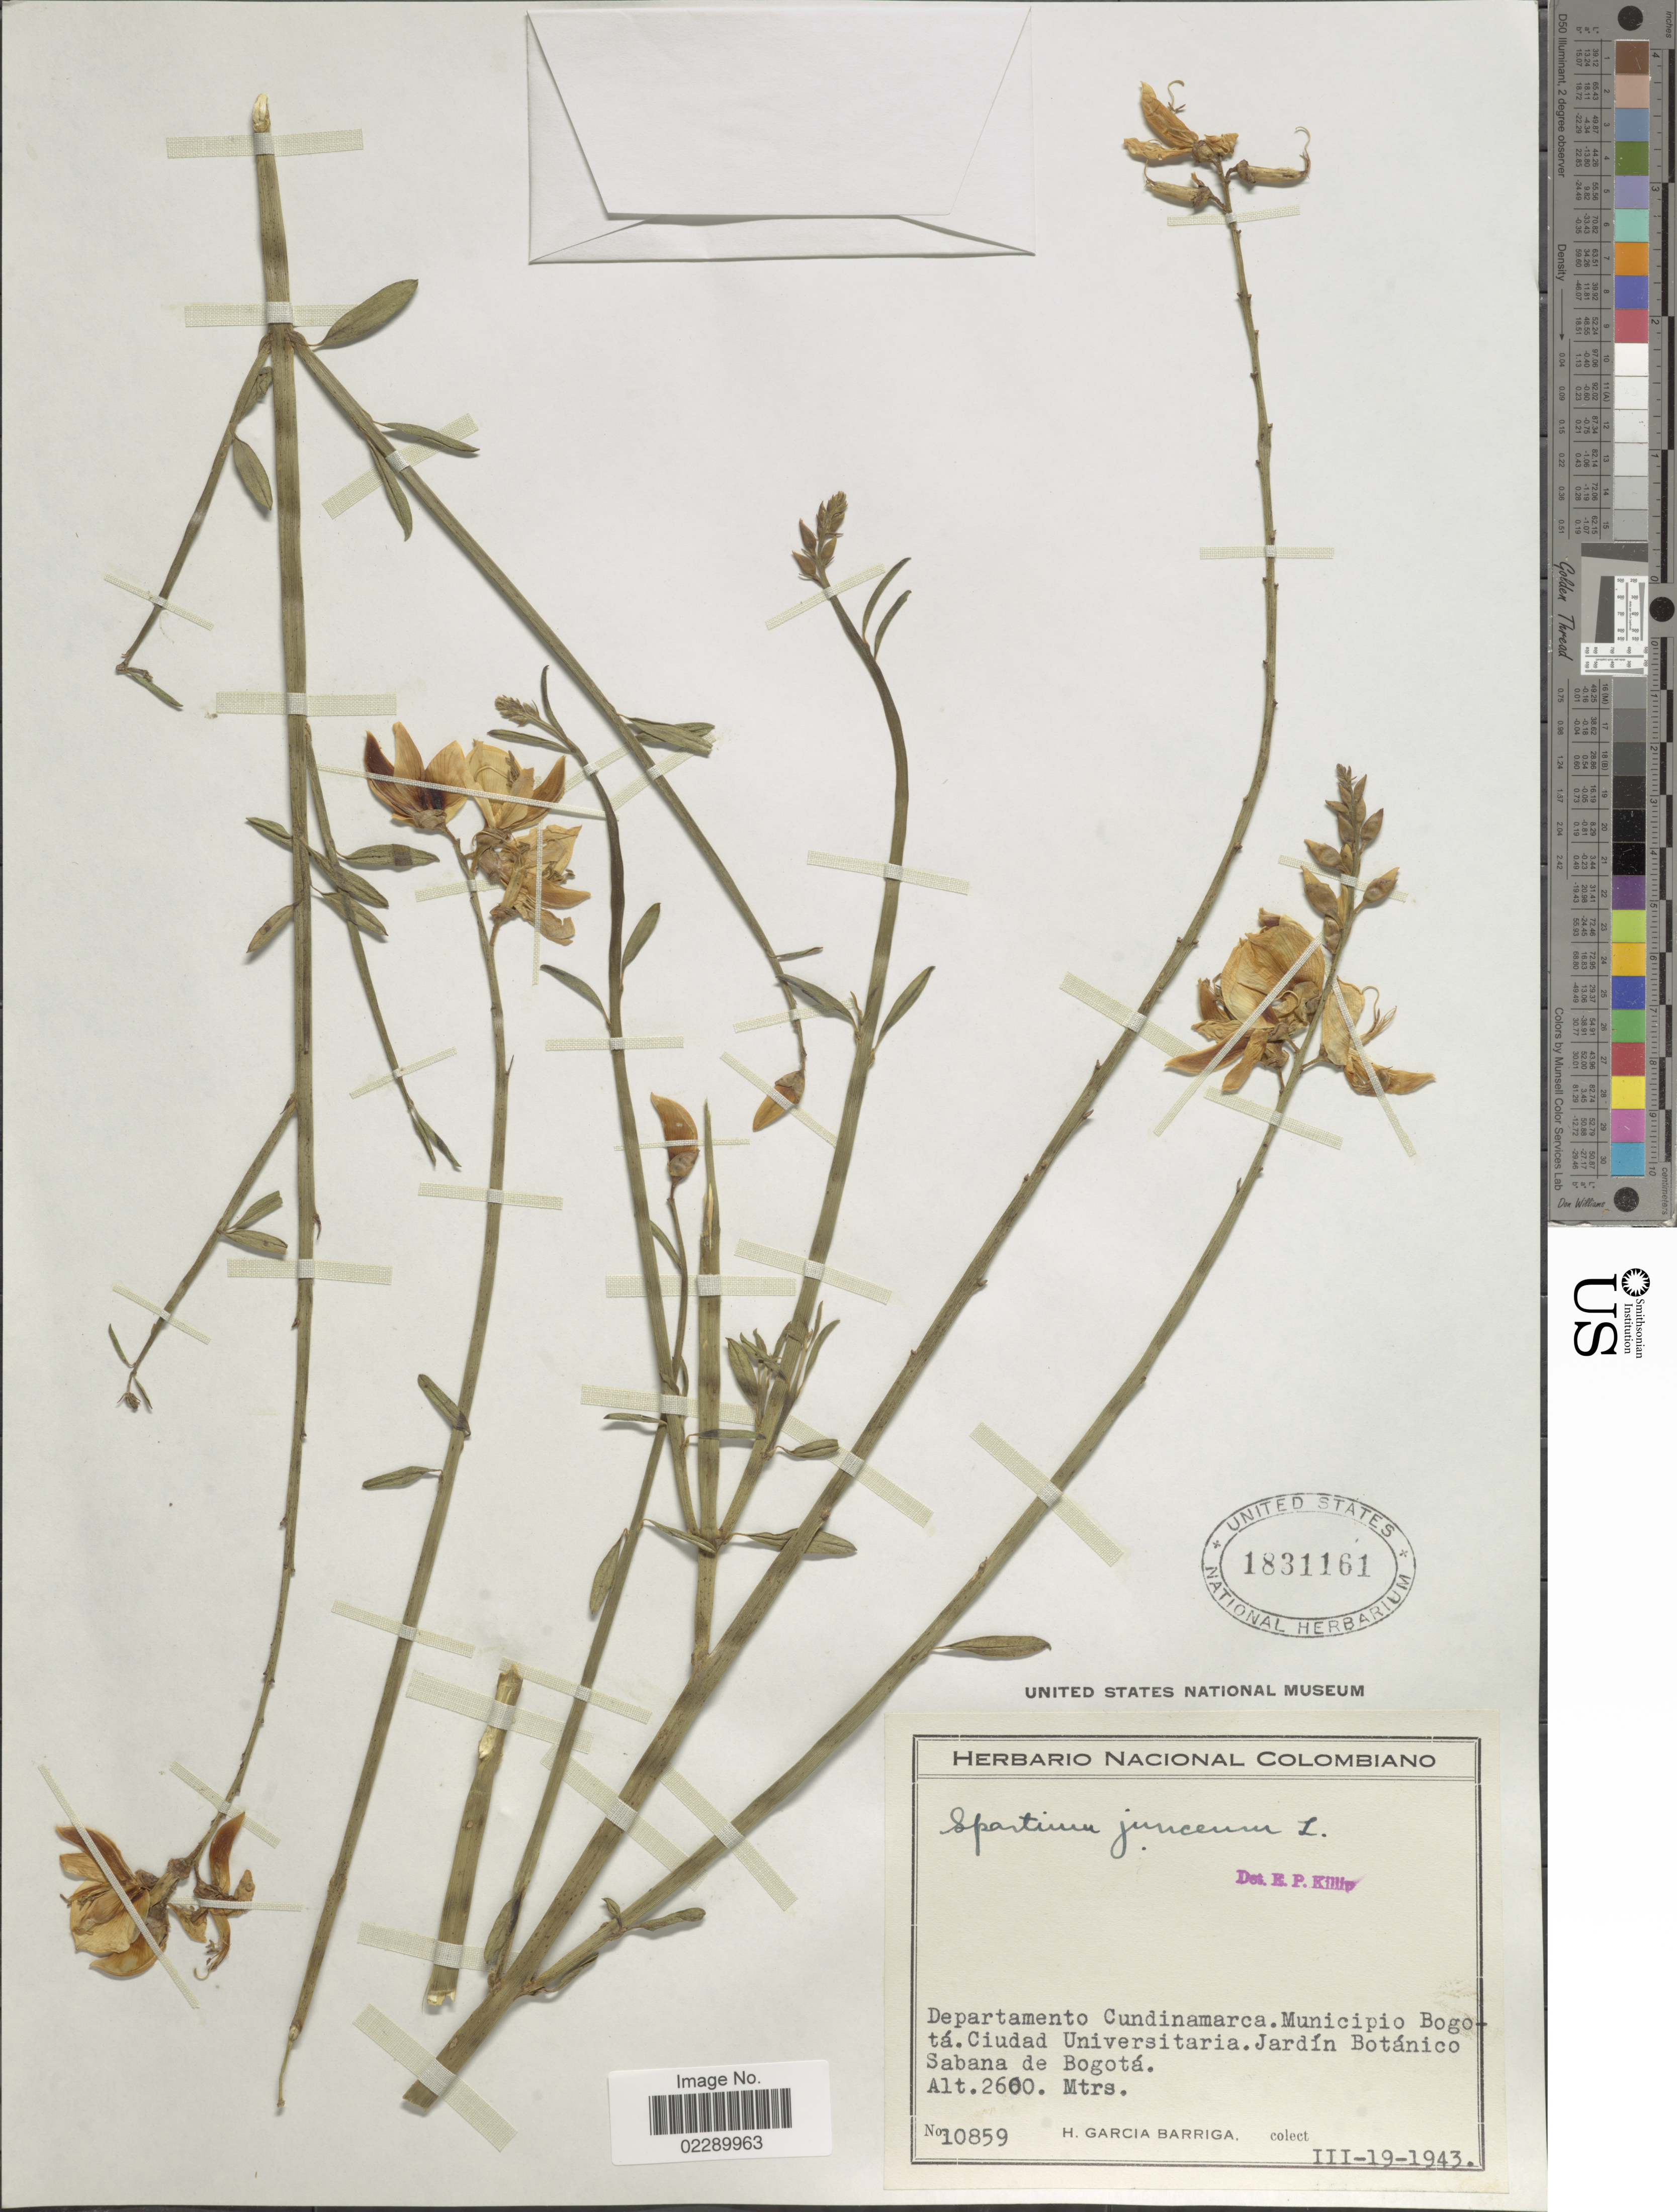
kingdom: Plantae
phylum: Tracheophyta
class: Magnoliopsida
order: Fabales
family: Fabaceae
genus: Spartium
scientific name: Spartium junceum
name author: L.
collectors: H. García Barriga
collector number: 10859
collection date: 1943-03-19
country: Colombia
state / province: Cundinamarca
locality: Departamento Cundinamarca. Municipio Bogotá. Ciudad Universitaria. Jardín Botánico Sabana de Bogotá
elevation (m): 2600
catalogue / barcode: US 1831161